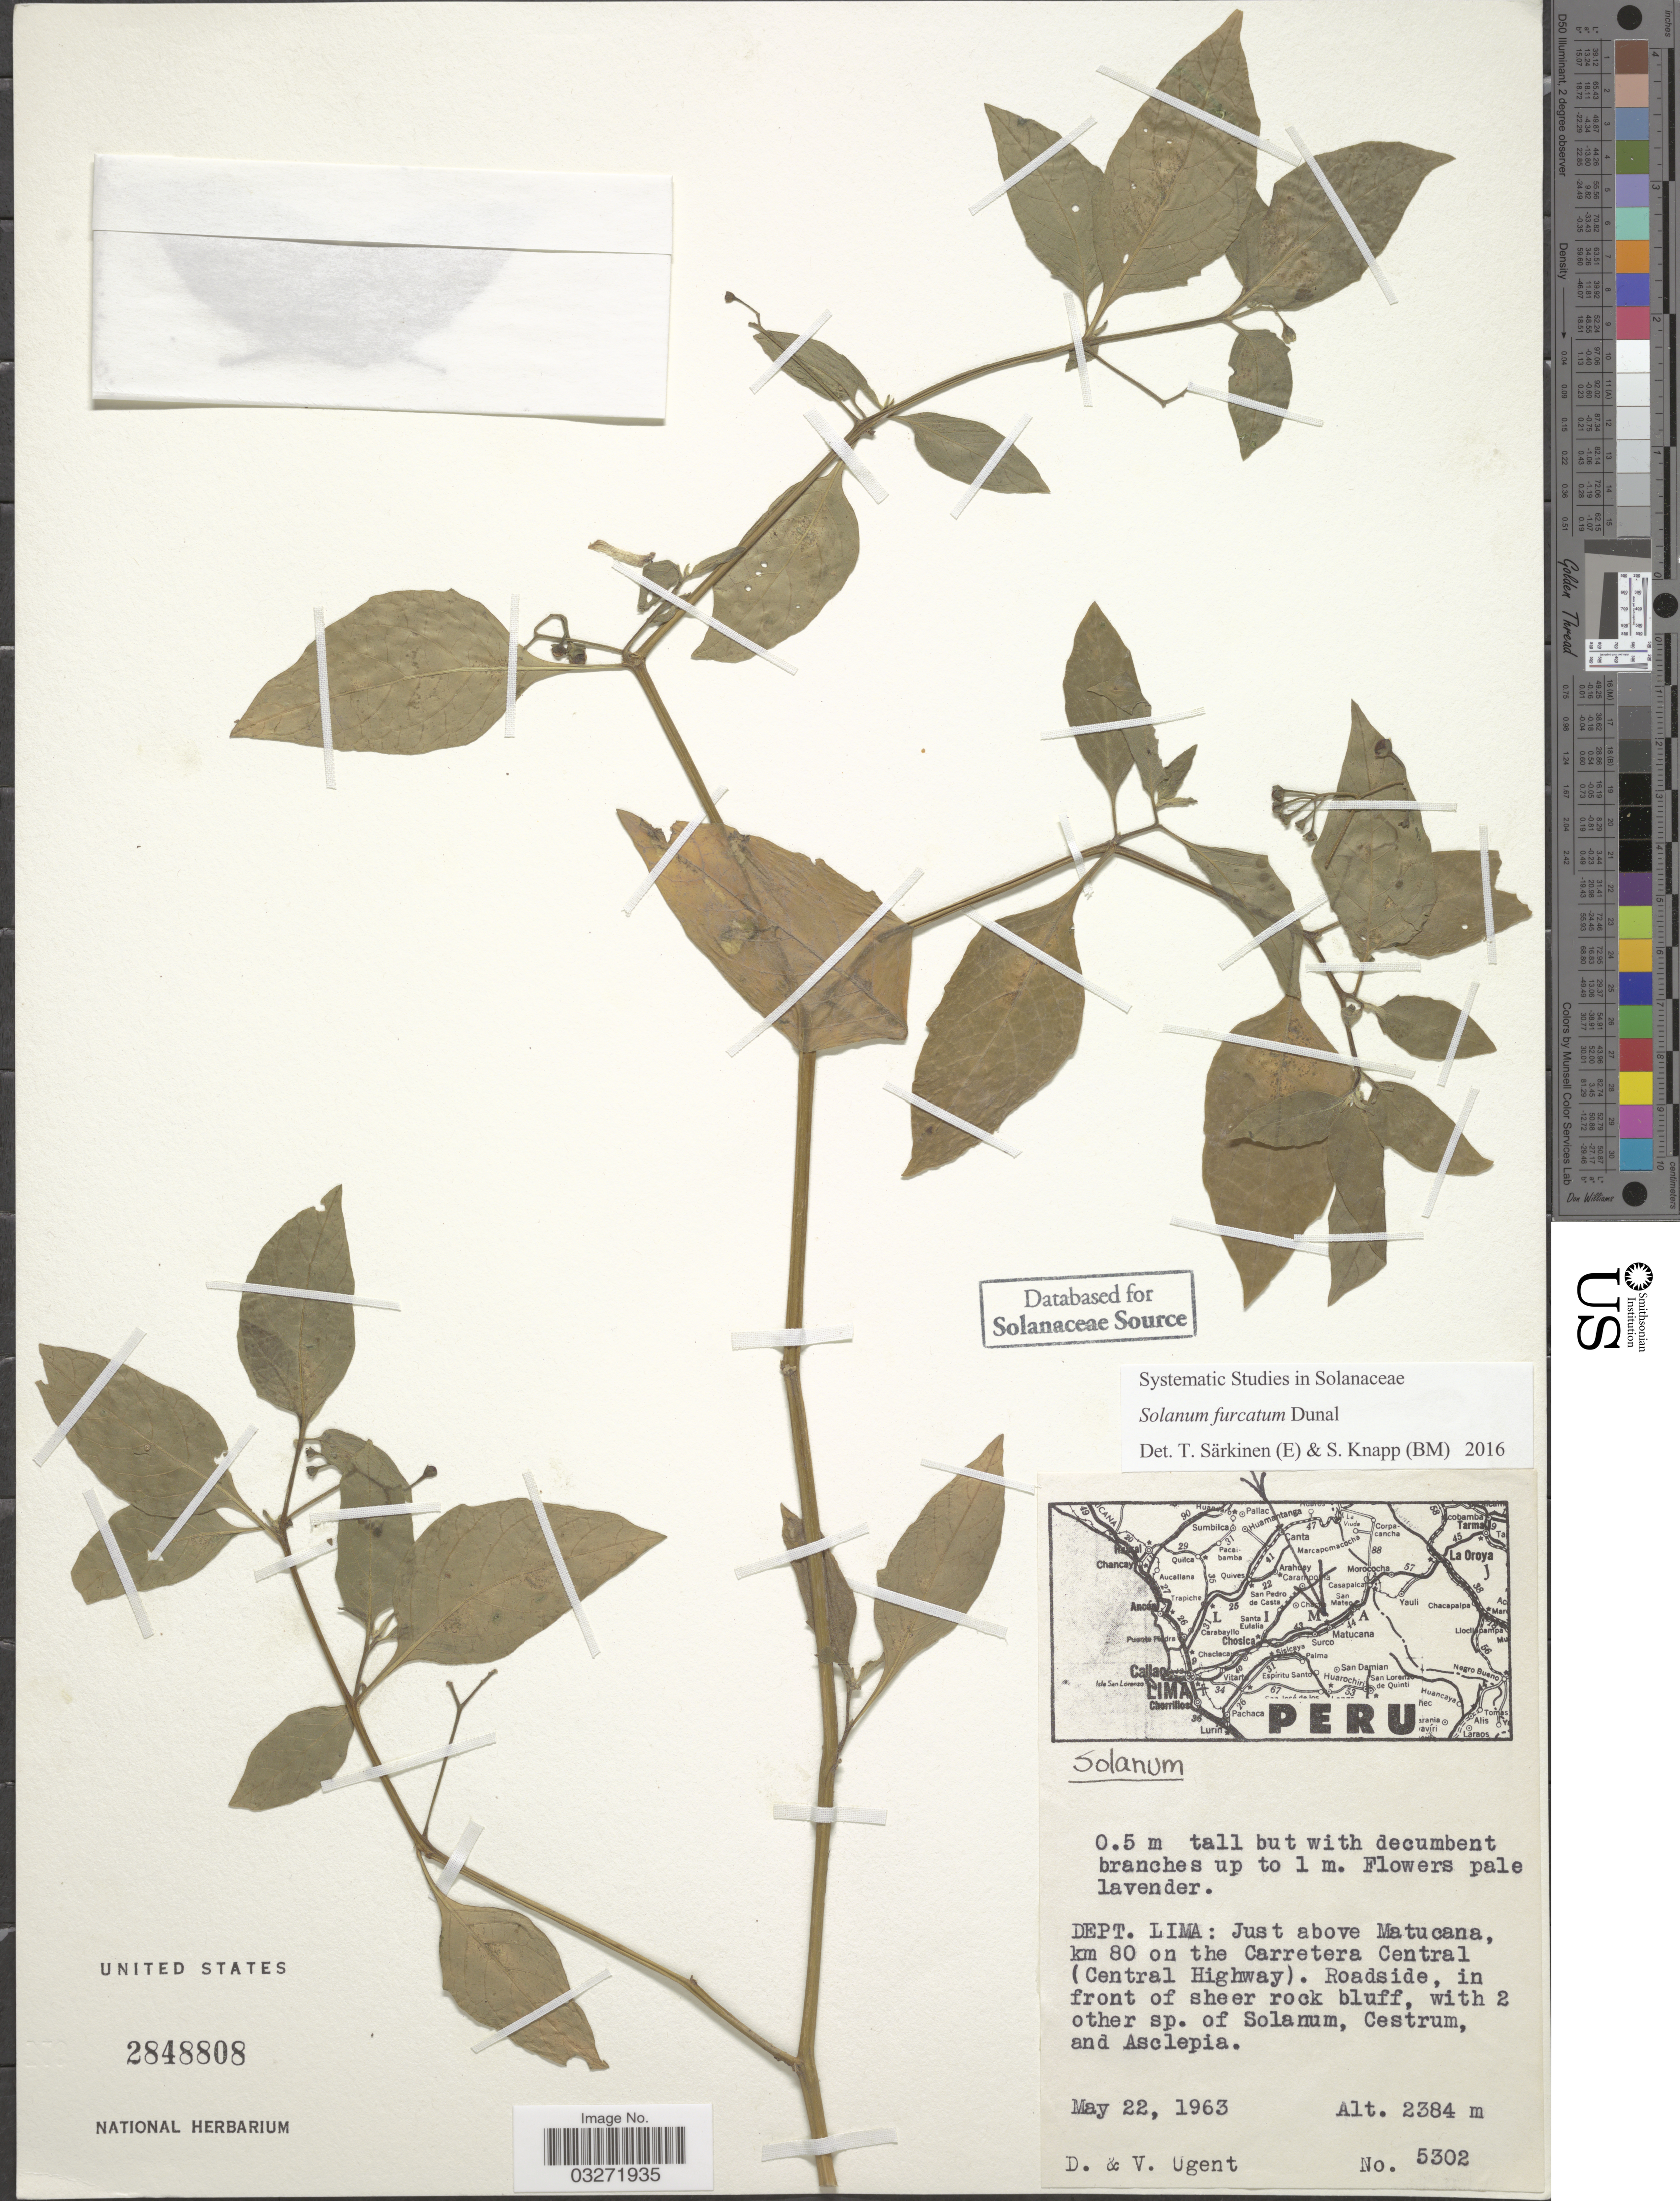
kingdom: Plantae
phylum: Tracheophyta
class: Magnoliopsida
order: Solanales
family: Solanaceae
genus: Solanum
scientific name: Solanum furcatum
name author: Dunal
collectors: D. Ugent & V. Ugent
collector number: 5302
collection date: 1963-05-22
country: Peru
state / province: Lima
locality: Dept. Lima: Just above Matucana, km 80 on the Carretera Central (Central Highway).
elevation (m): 2384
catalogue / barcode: US 2848808